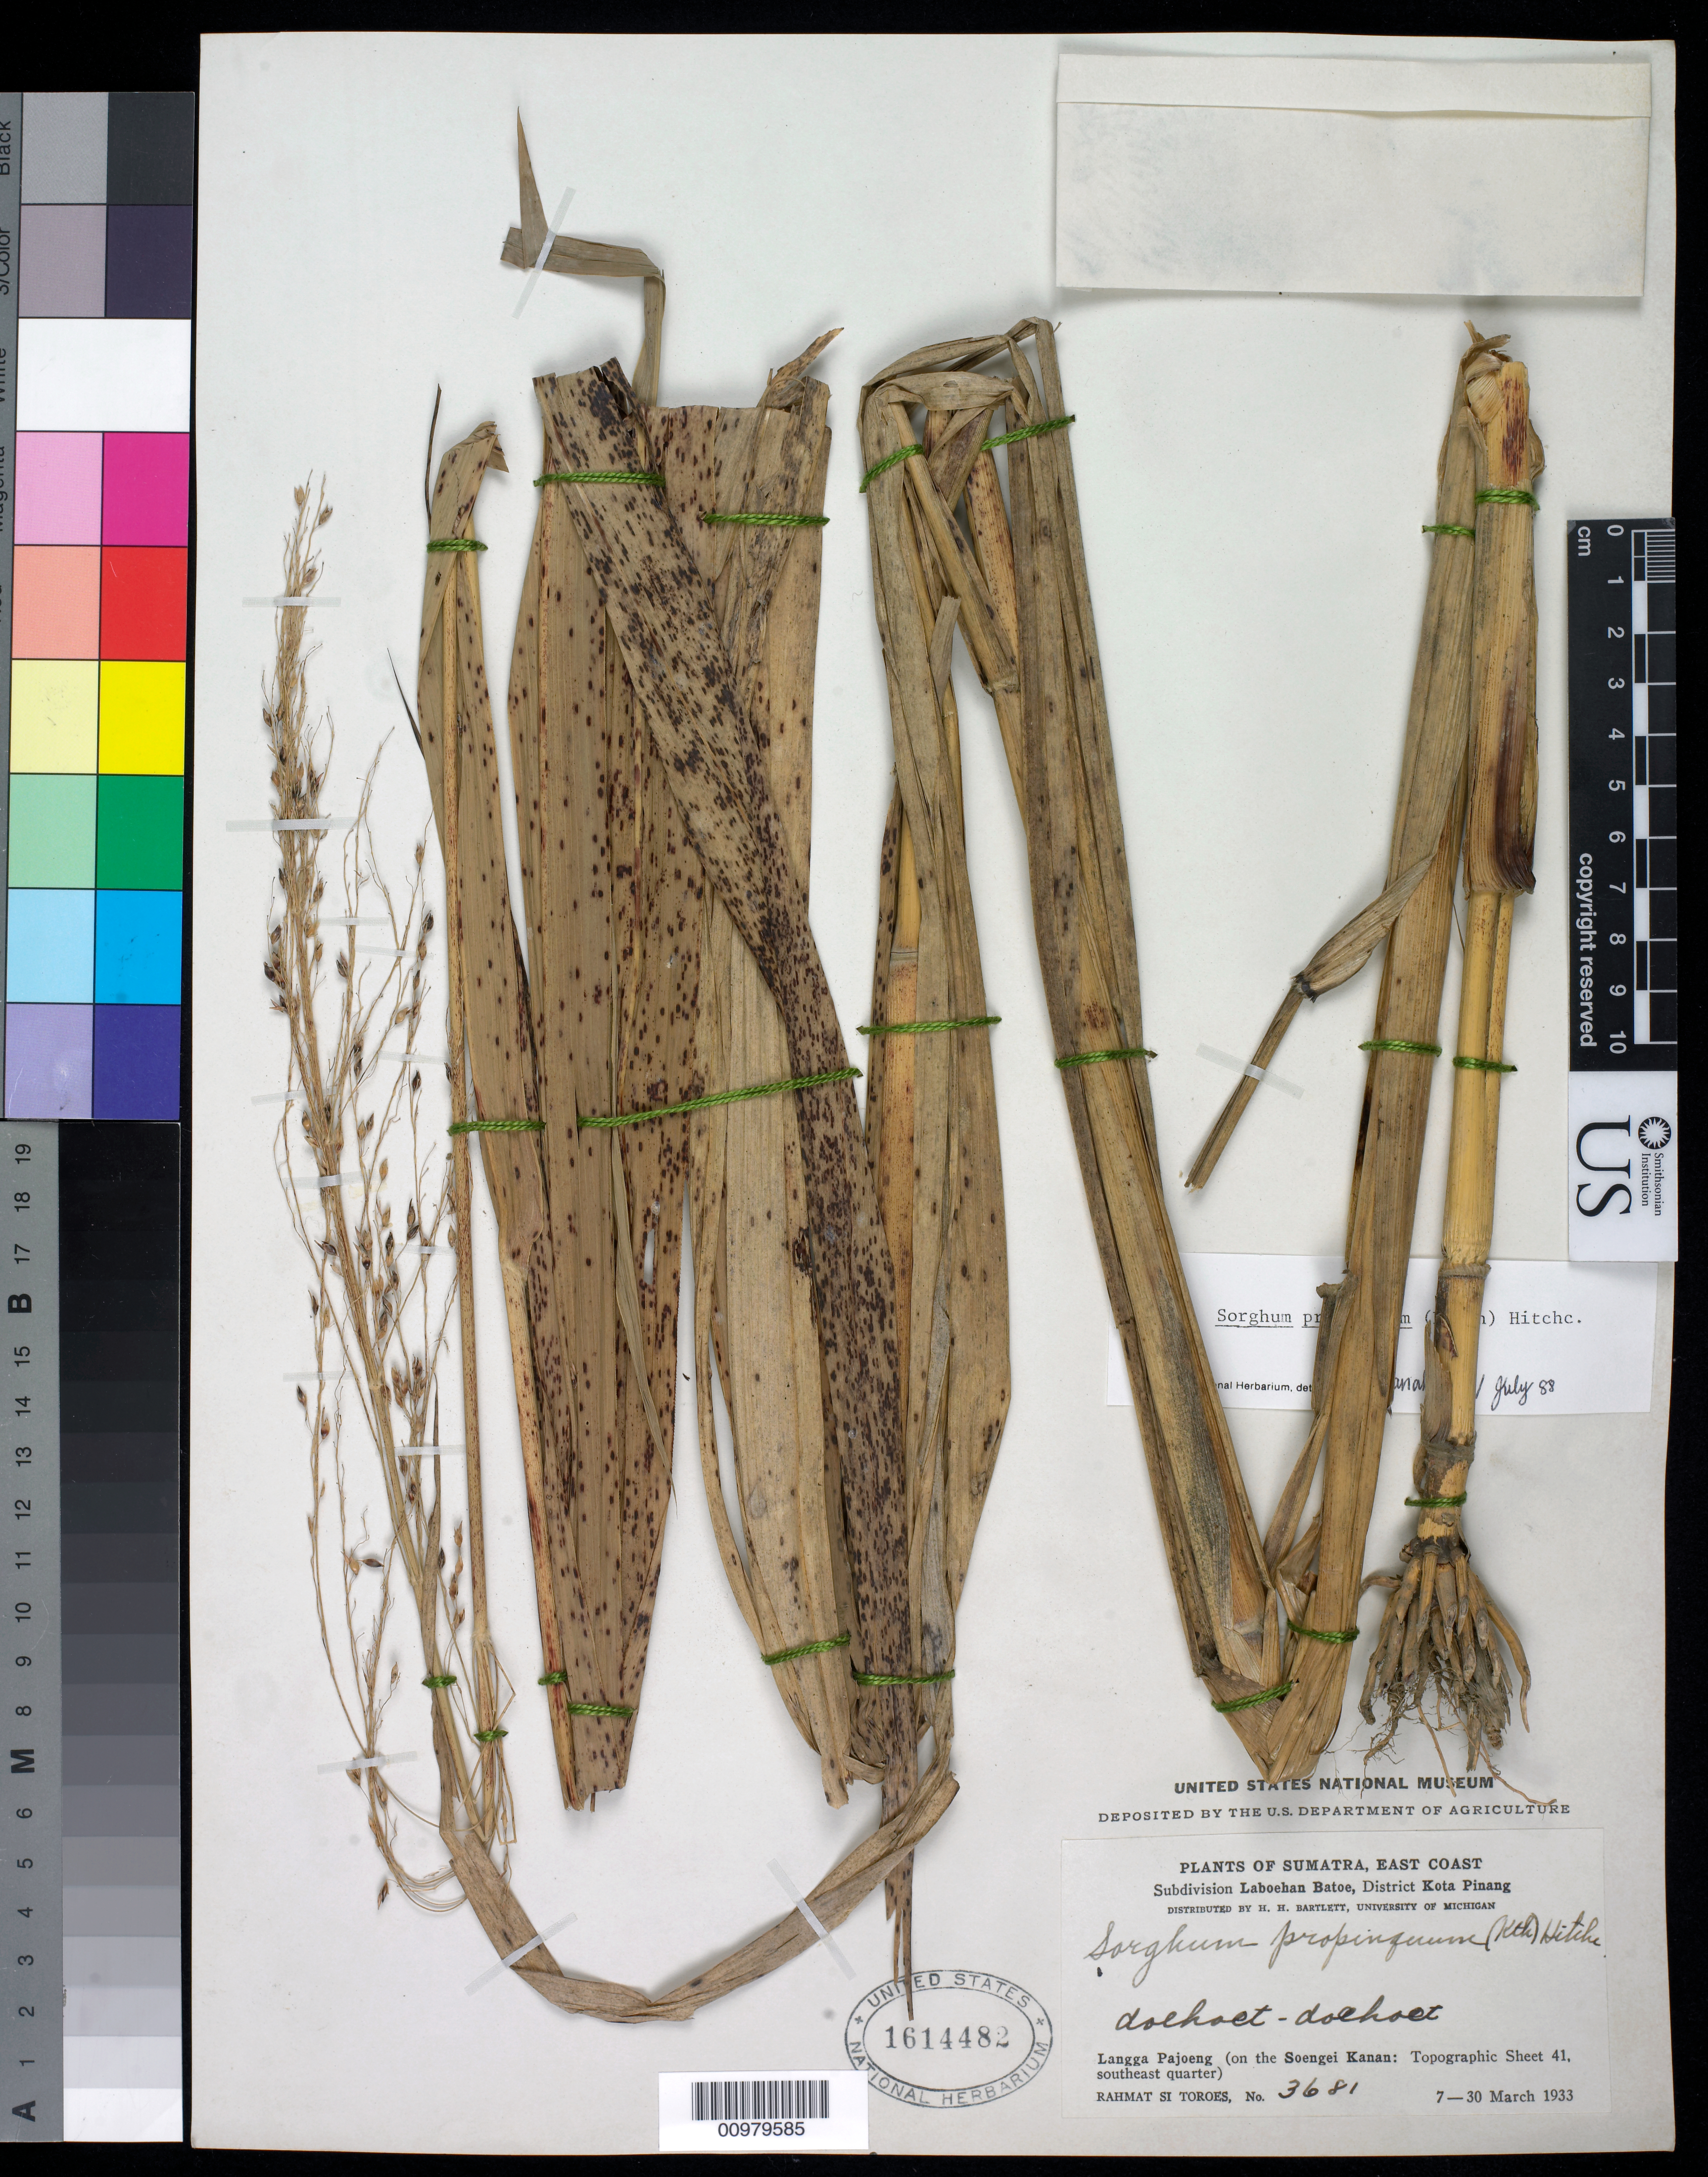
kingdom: Plantae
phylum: Tracheophyta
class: Liliopsida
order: Poales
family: Poaceae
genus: Sorghum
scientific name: Sorghum propinquum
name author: (Kunth) Hitchc.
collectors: Rahmat Si Boeea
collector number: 3681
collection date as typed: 07 Mar 1933 to 30 Mar 1933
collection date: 1933-03-07/1933-03-30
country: Indonesia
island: Sumatra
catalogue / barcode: US 1614482